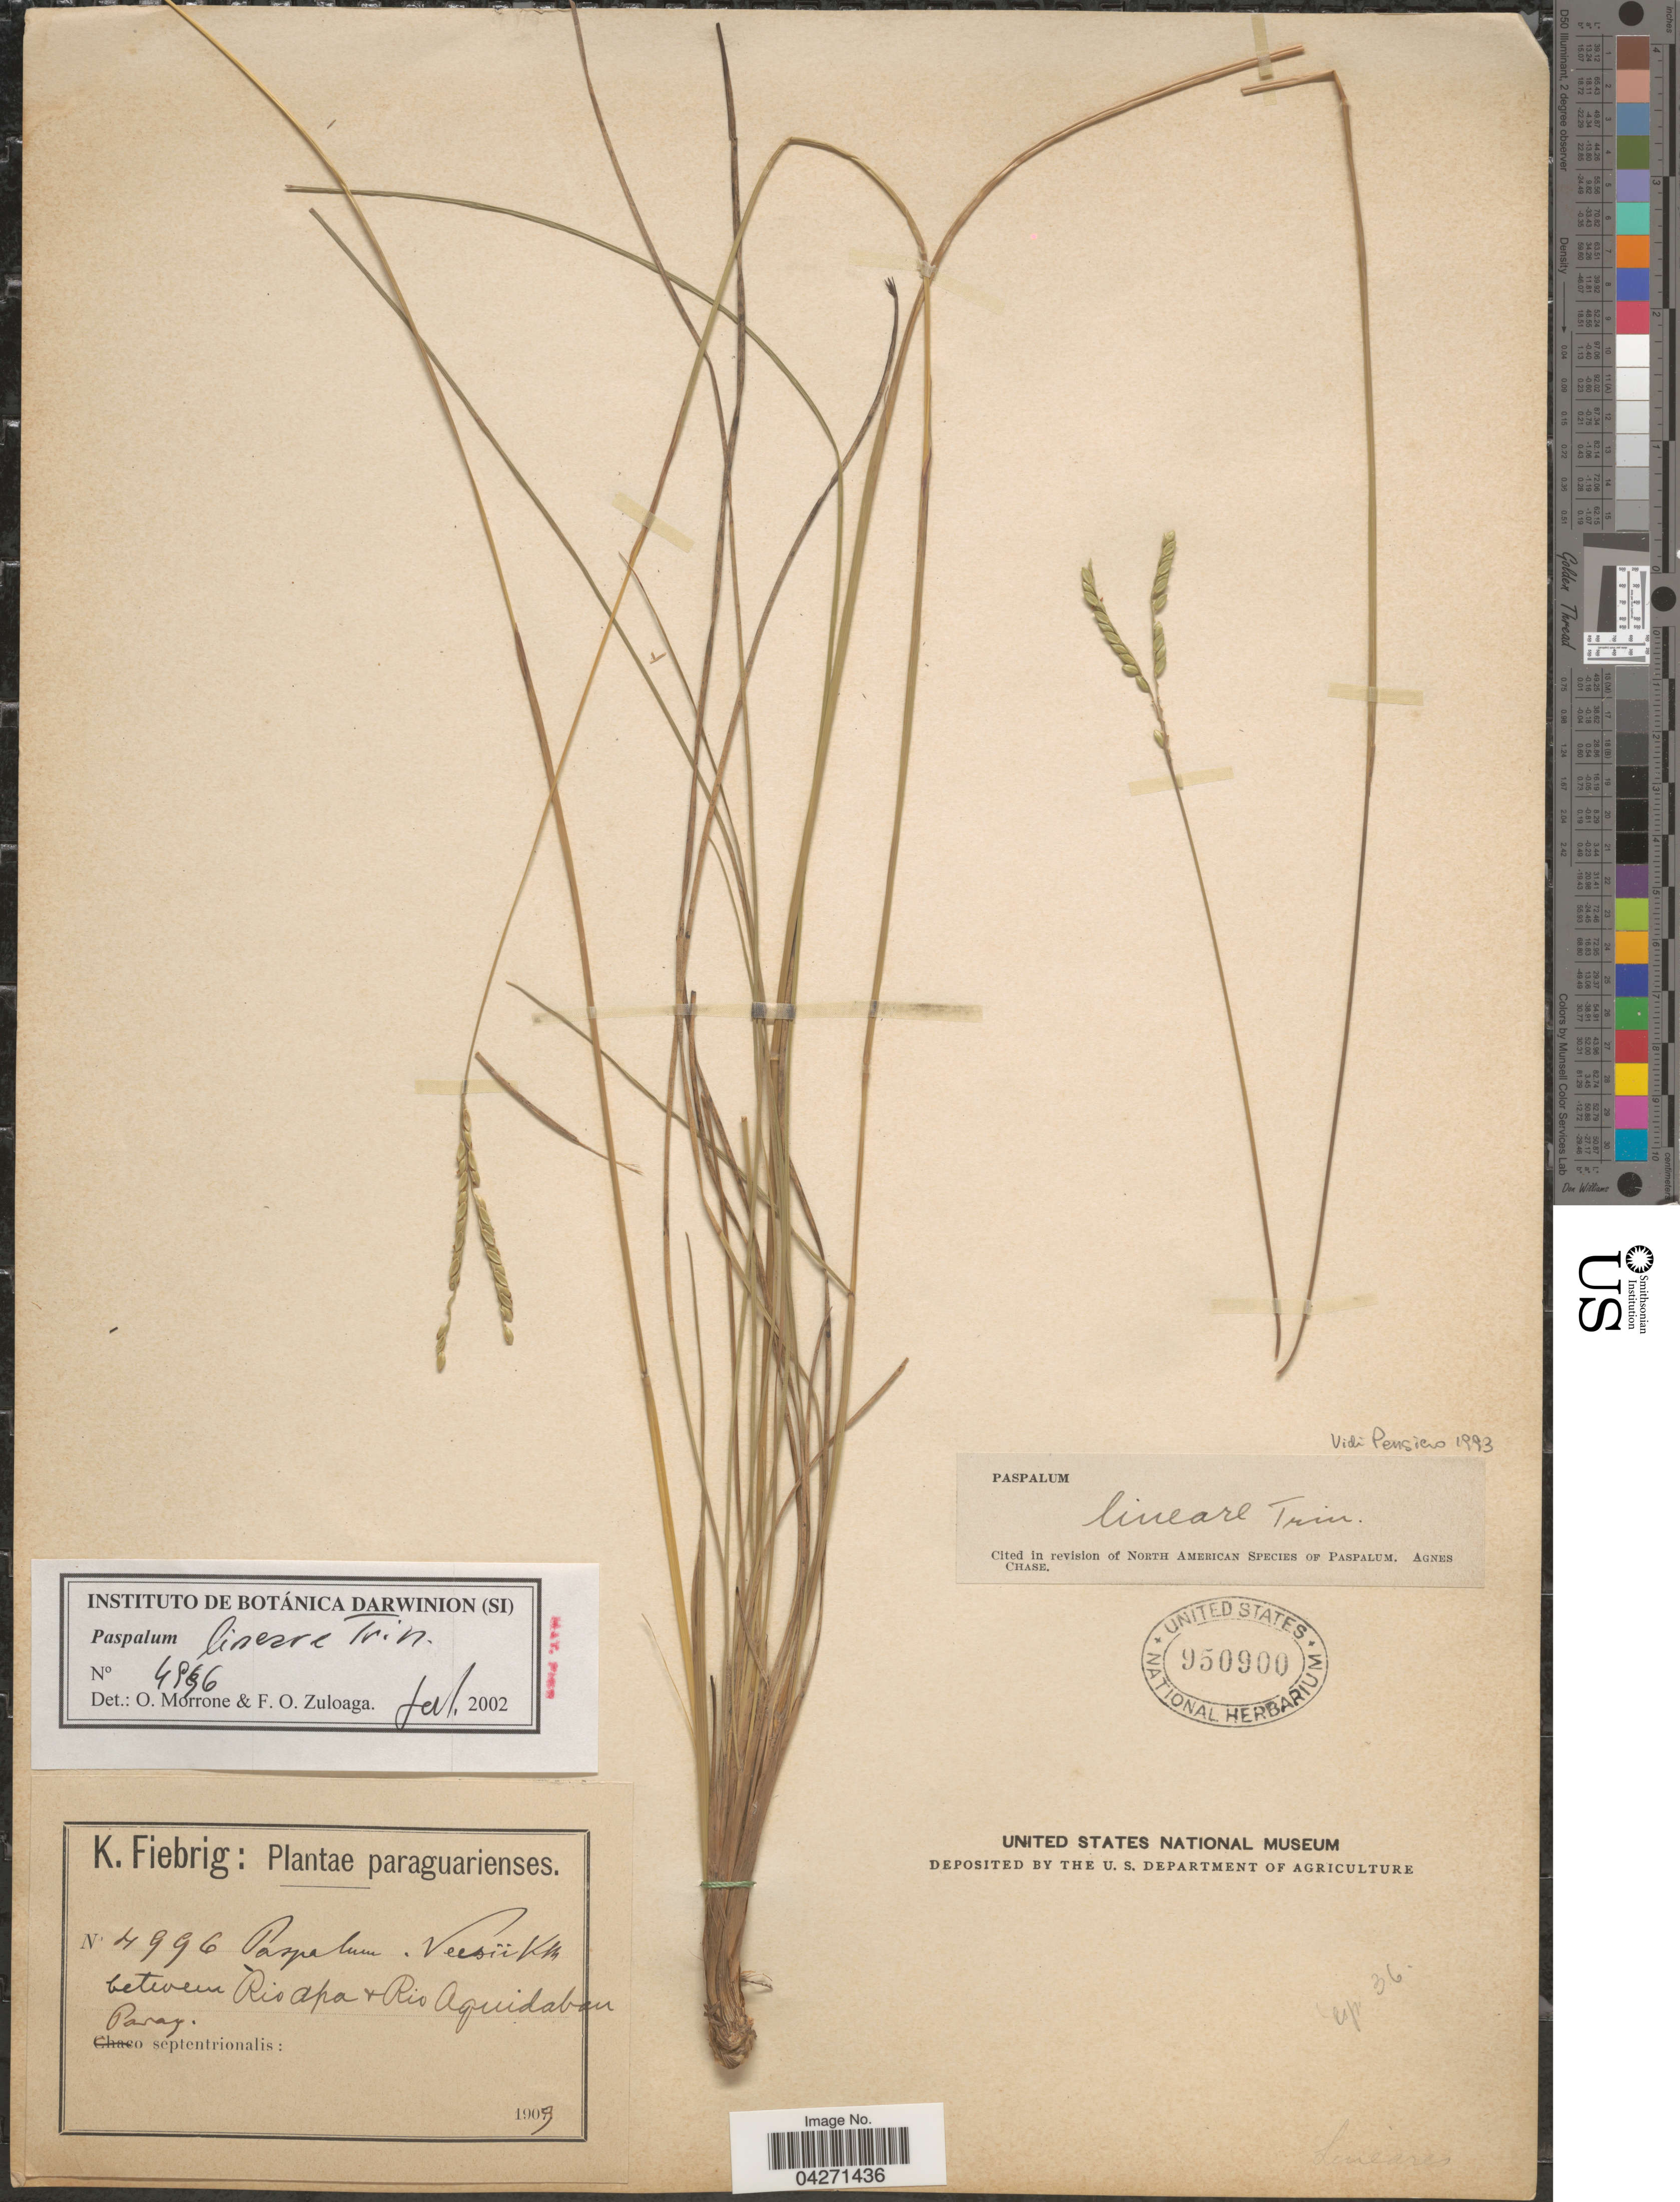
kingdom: Plantae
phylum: Tracheophyta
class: Liliopsida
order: Poales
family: Poaceae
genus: Paspalum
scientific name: Paspalum lineare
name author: E. Fourn.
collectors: K. Fiebrig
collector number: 4996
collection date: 1909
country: Paraguay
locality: Paraguarienses. Between Rio Apa - Rio Aquidaban. Parag. septentrionalis.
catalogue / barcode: US 950900